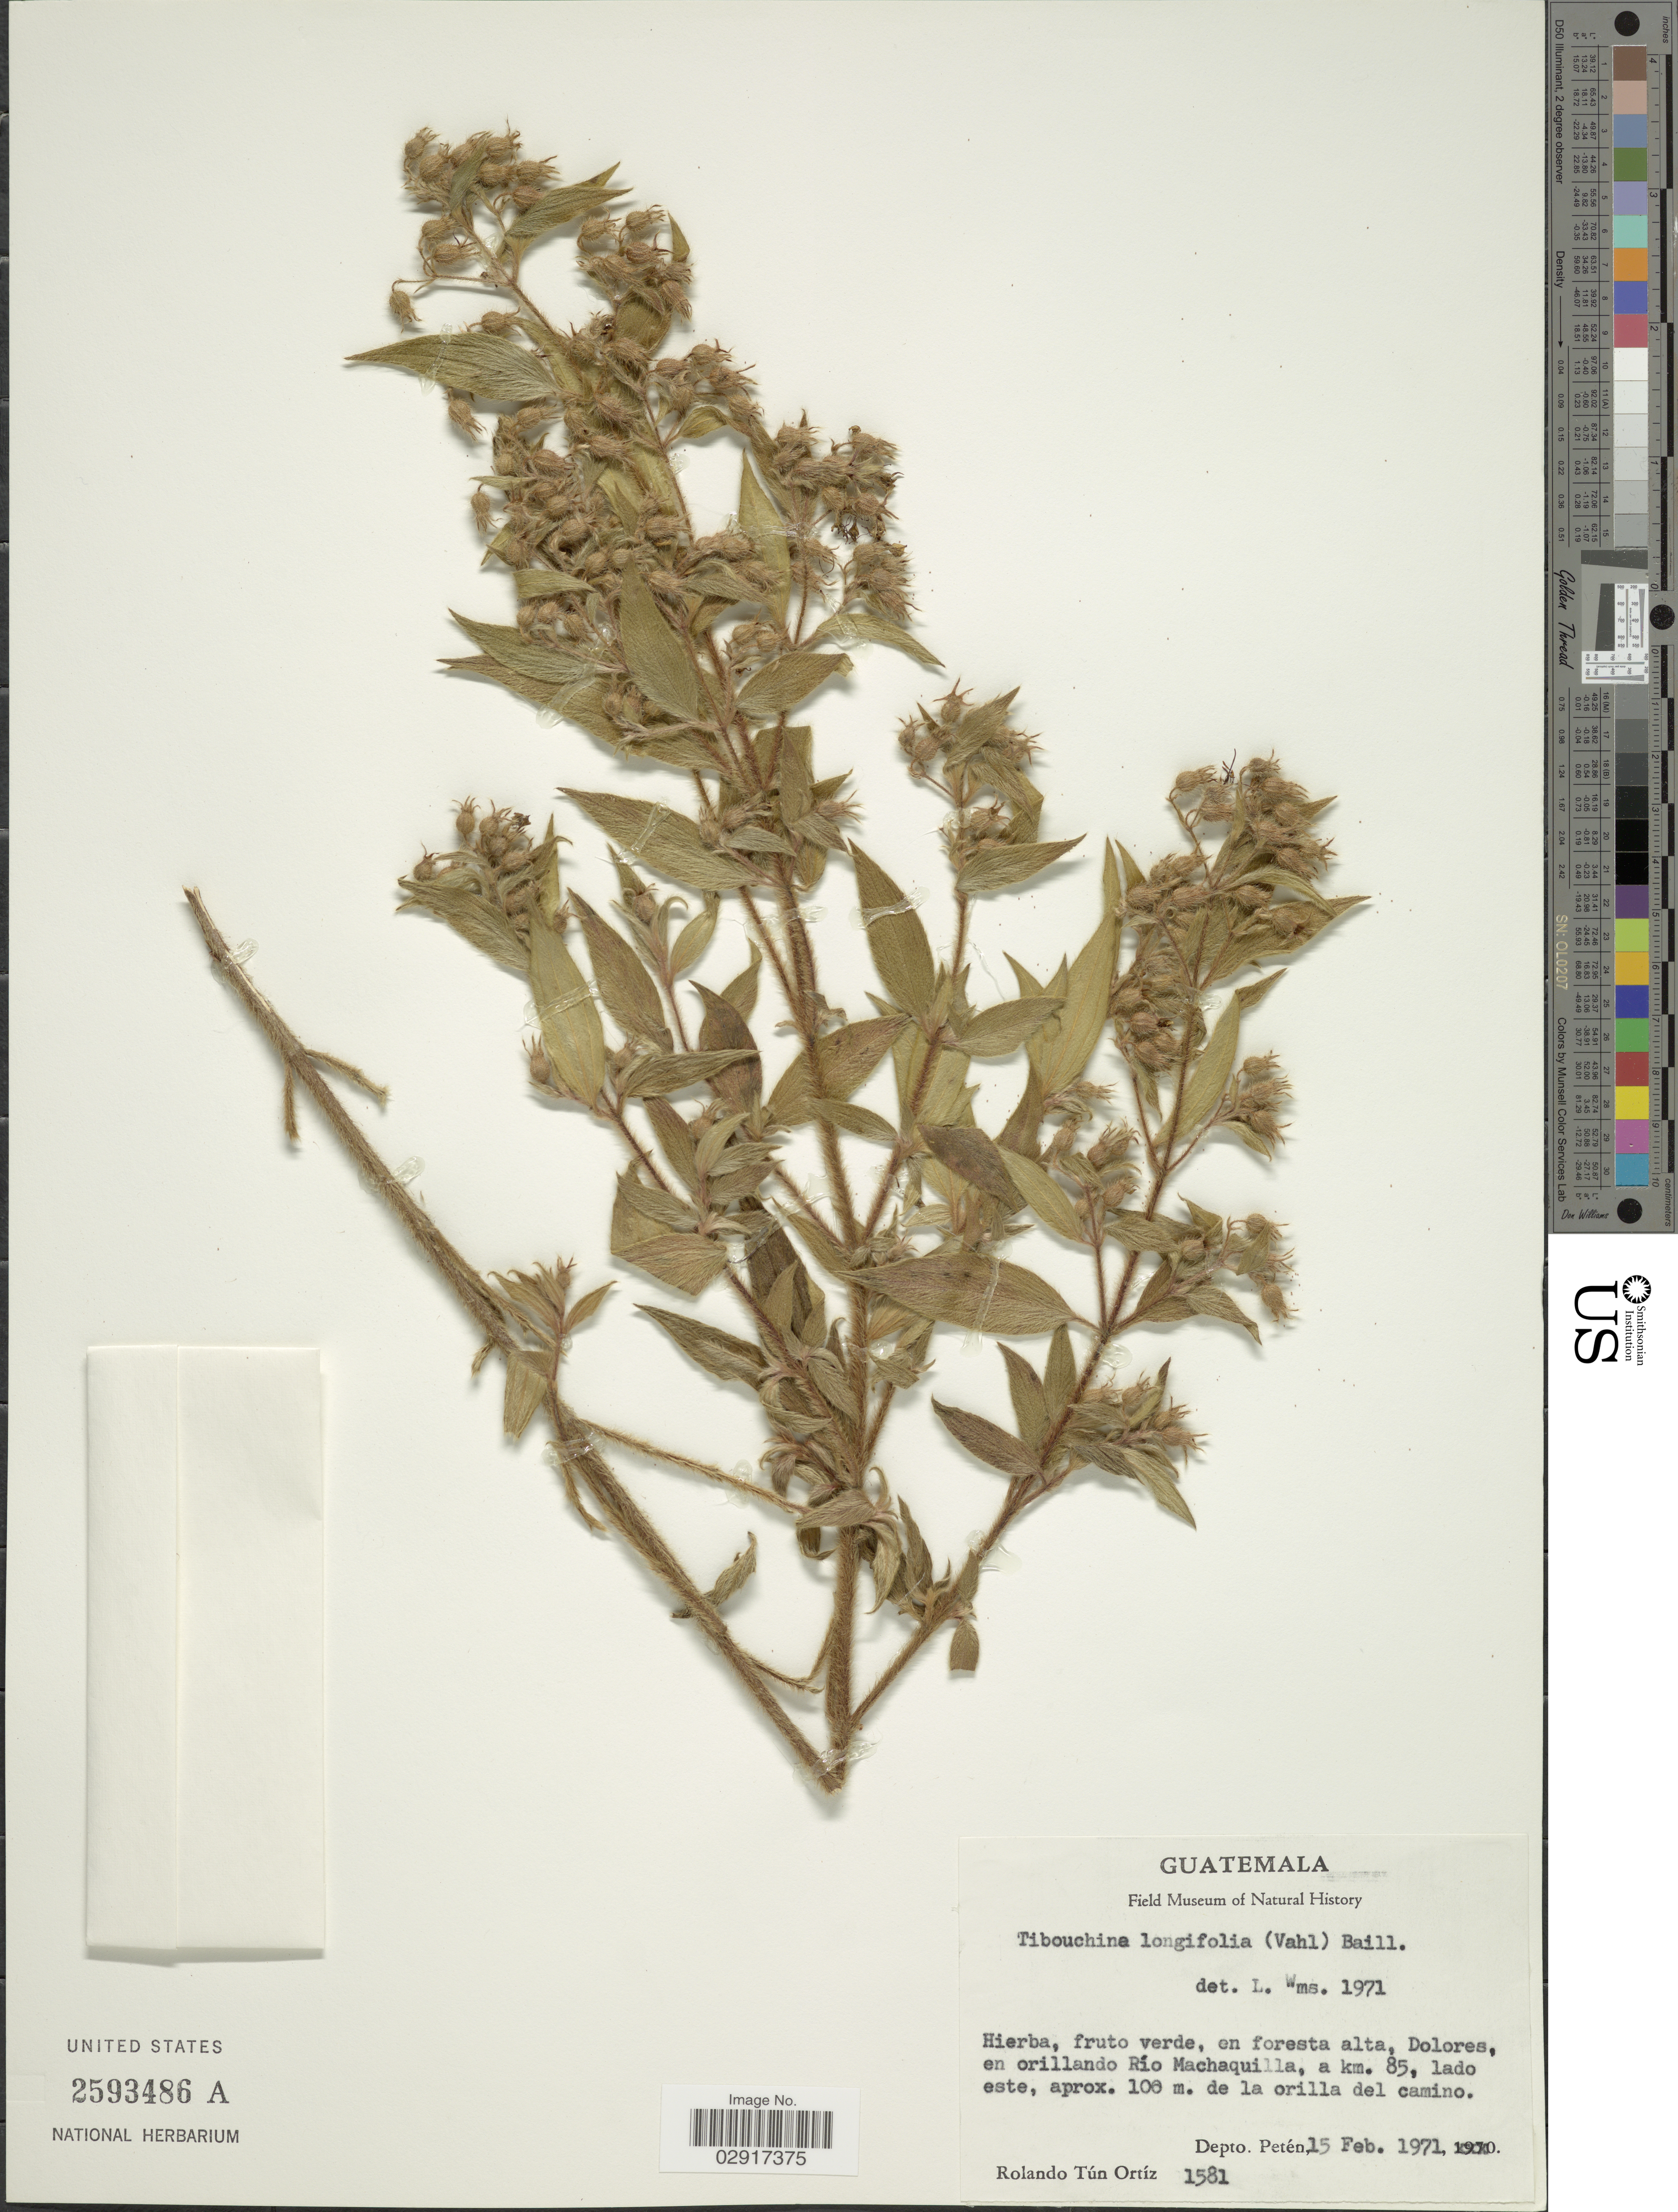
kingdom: Plantae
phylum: Tracheophyta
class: Magnoliopsida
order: Myrtales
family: Melastomataceae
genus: Chaetogastra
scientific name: Chaetogastra longifolia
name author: (Vahl) DC.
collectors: R. T. Ortíz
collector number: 1581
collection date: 1971-02-15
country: Guatemala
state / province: El Petén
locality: Dolores, en orillando Río Machaquilla, a km. 85, lado este. Depto Peten.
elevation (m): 100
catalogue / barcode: US 2593486A